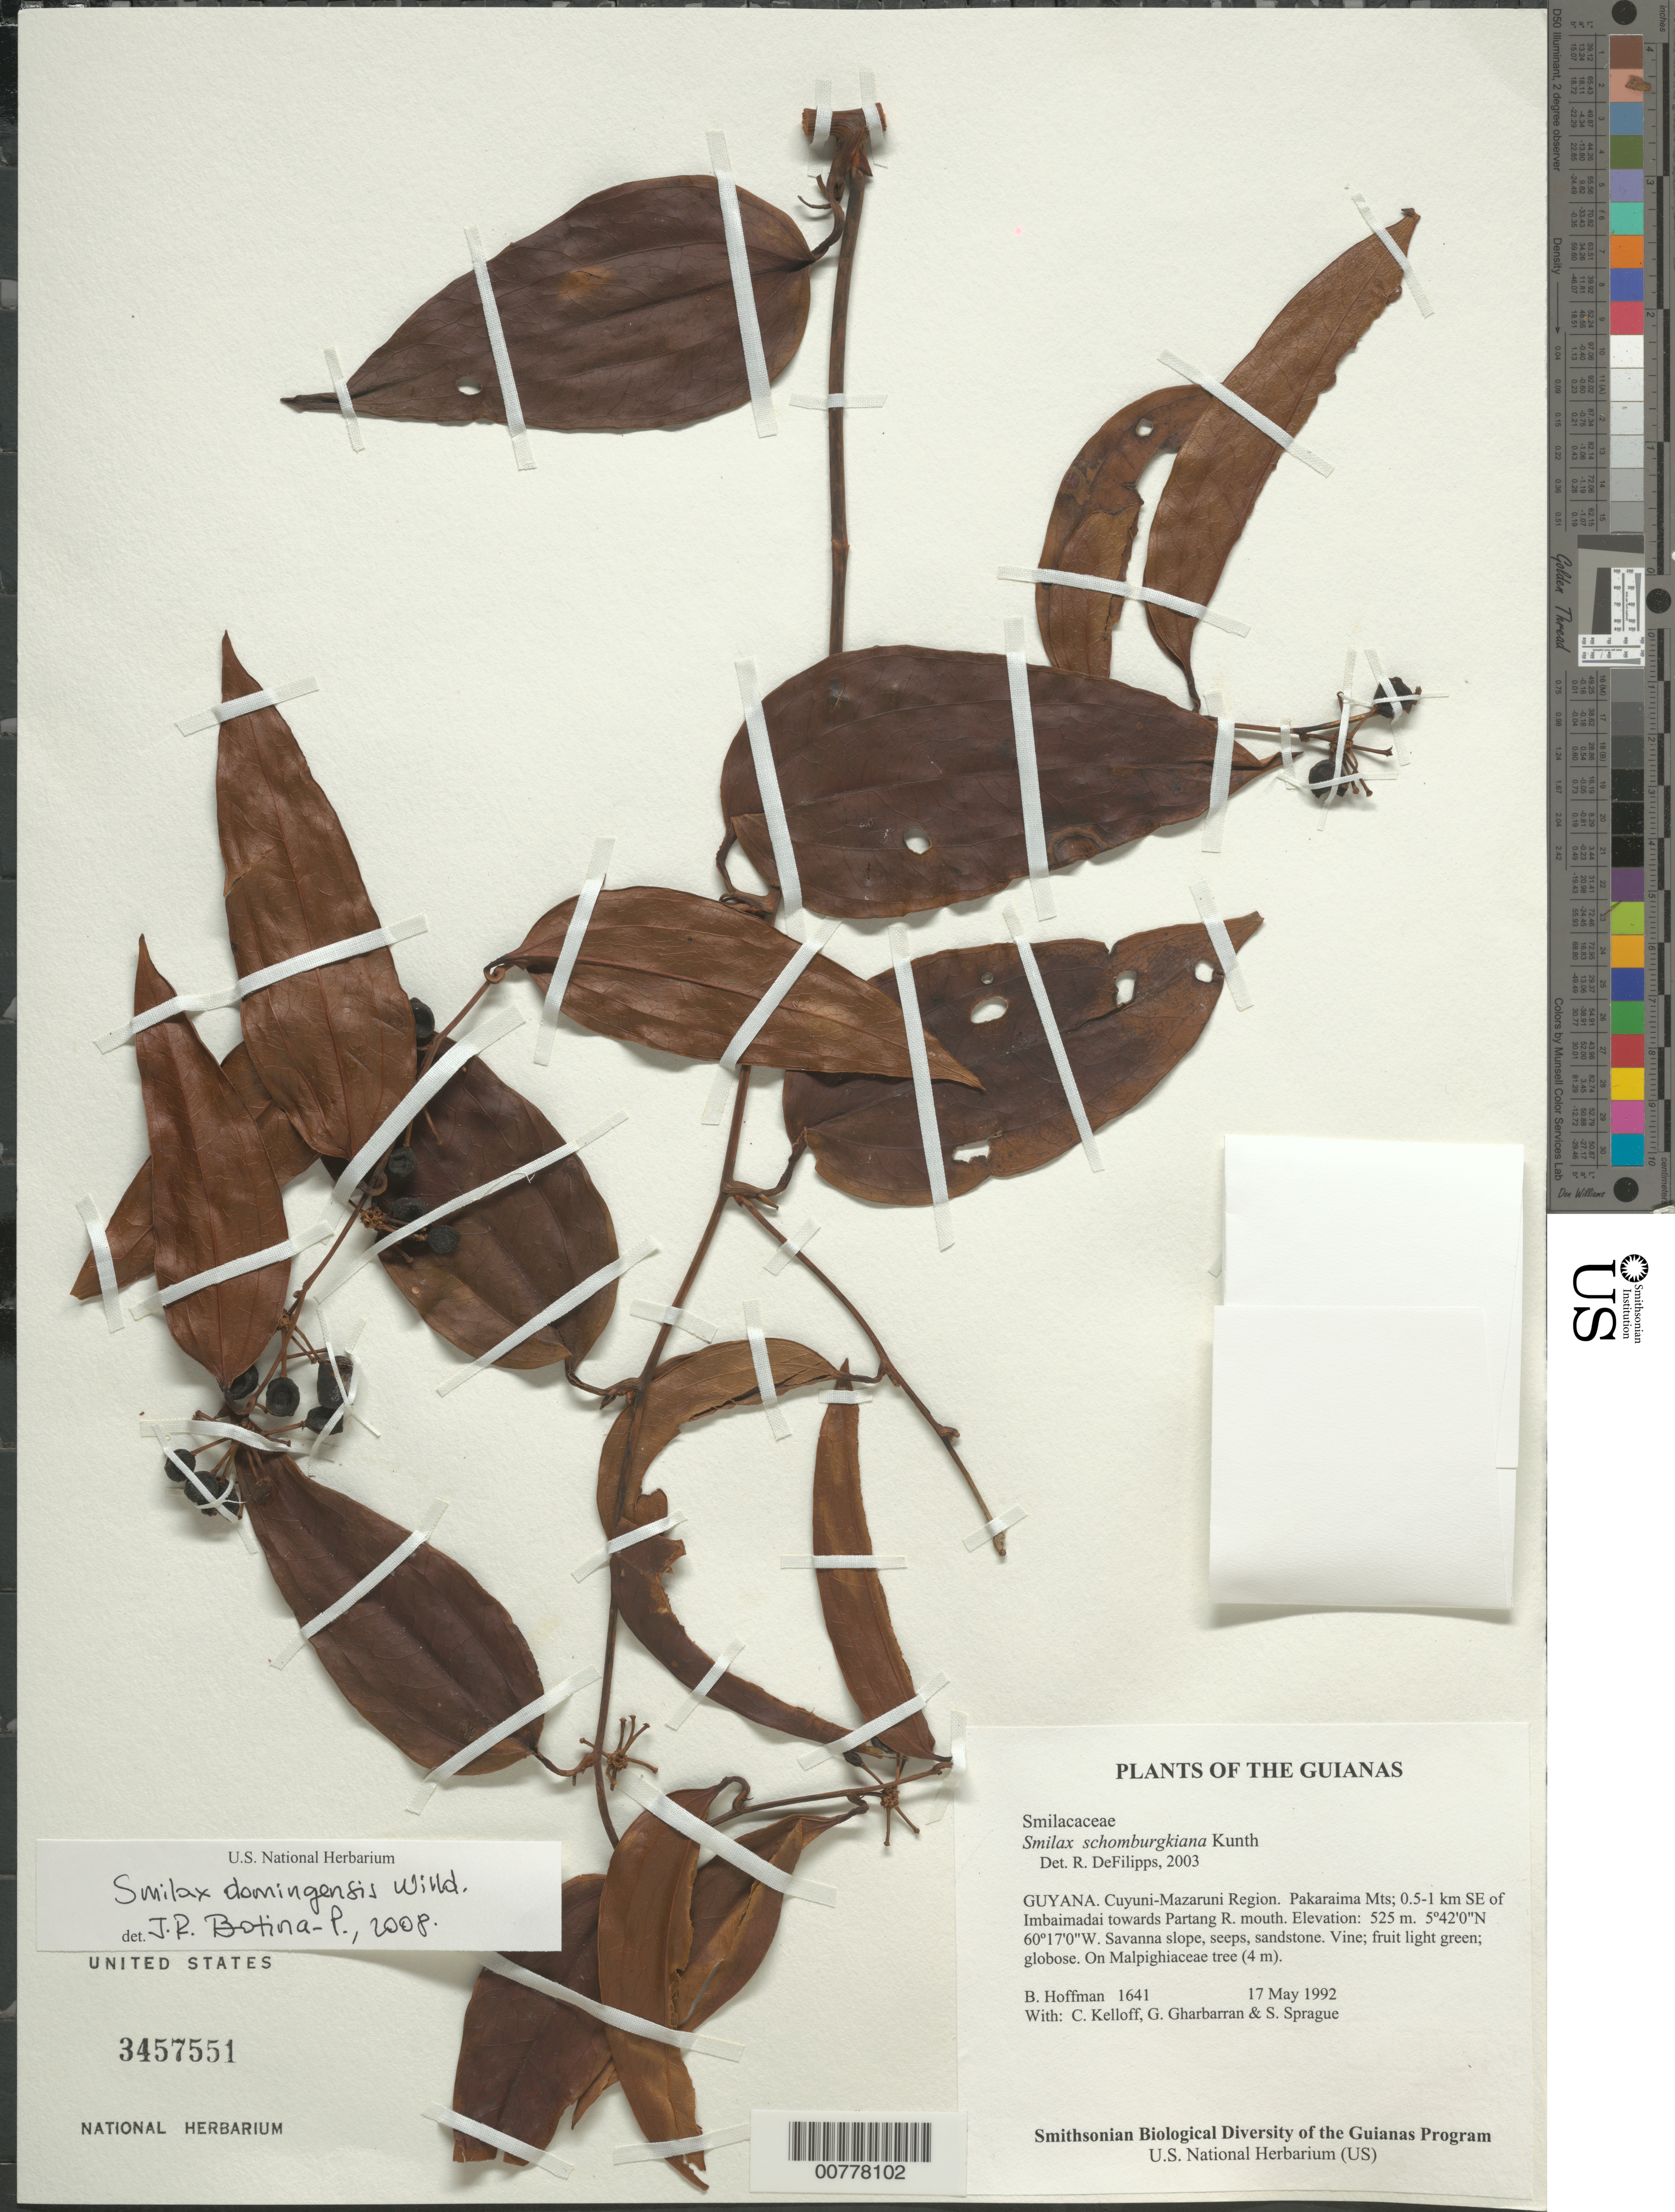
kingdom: Plantae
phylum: Tracheophyta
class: Liliopsida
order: Liliales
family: Smilacaceae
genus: Smilax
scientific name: Smilax domingensis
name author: Willd.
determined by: Botina-P., J. R.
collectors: B. Hoffman, C. L. Kelloff, G. Gharbarran & S. Sprague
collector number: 1641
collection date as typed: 17 May 1992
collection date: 1992-05-17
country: Guyana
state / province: Cuyuni-Mazaruni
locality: Pakaraima Mts; 0.5-1 km SE of Imbaimadai towards Partang River mouth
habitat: Savanna slope, seeps, sandstone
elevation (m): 525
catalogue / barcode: US 3457551